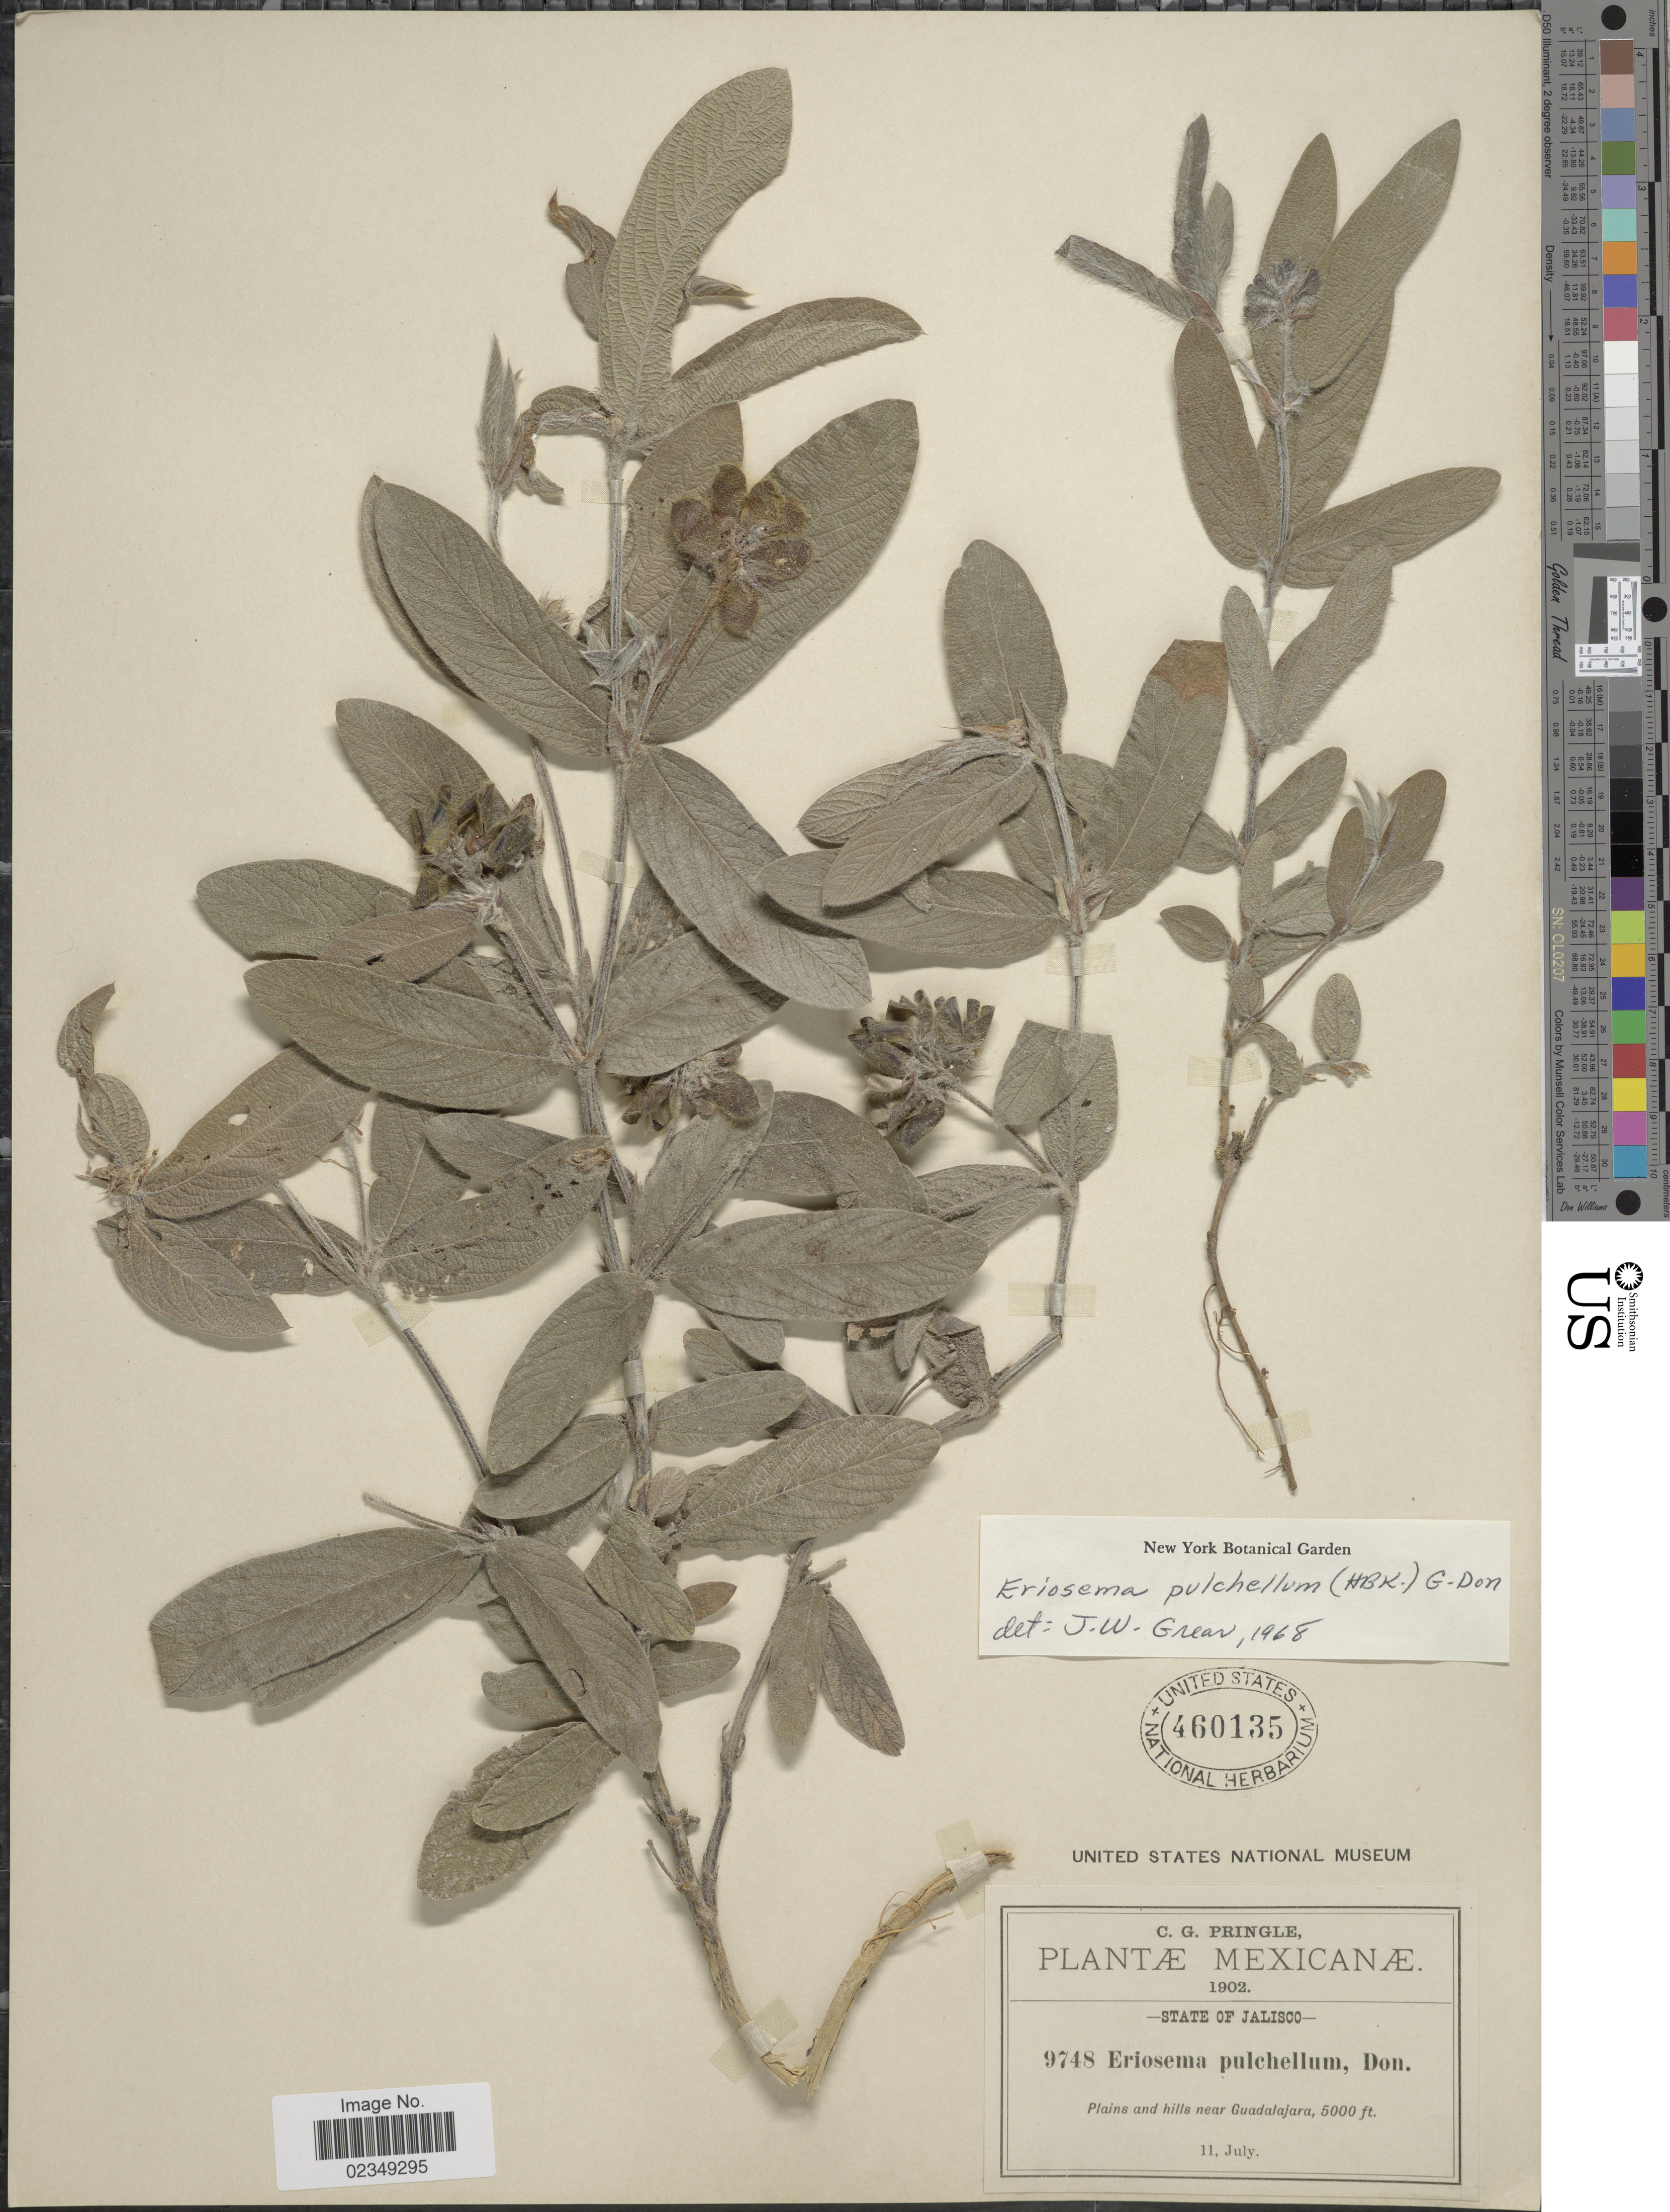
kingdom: Plantae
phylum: Tracheophyta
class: Magnoliopsida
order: Fabales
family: Fabaceae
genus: Eriosema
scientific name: Eriosema pulchellum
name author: (Kunth) G. Don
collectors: C. G. Pringle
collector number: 9748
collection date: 1902-07-11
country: Mexico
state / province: Jalisco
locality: Plains and hills near Guadalajara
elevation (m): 1524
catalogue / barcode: US 460135